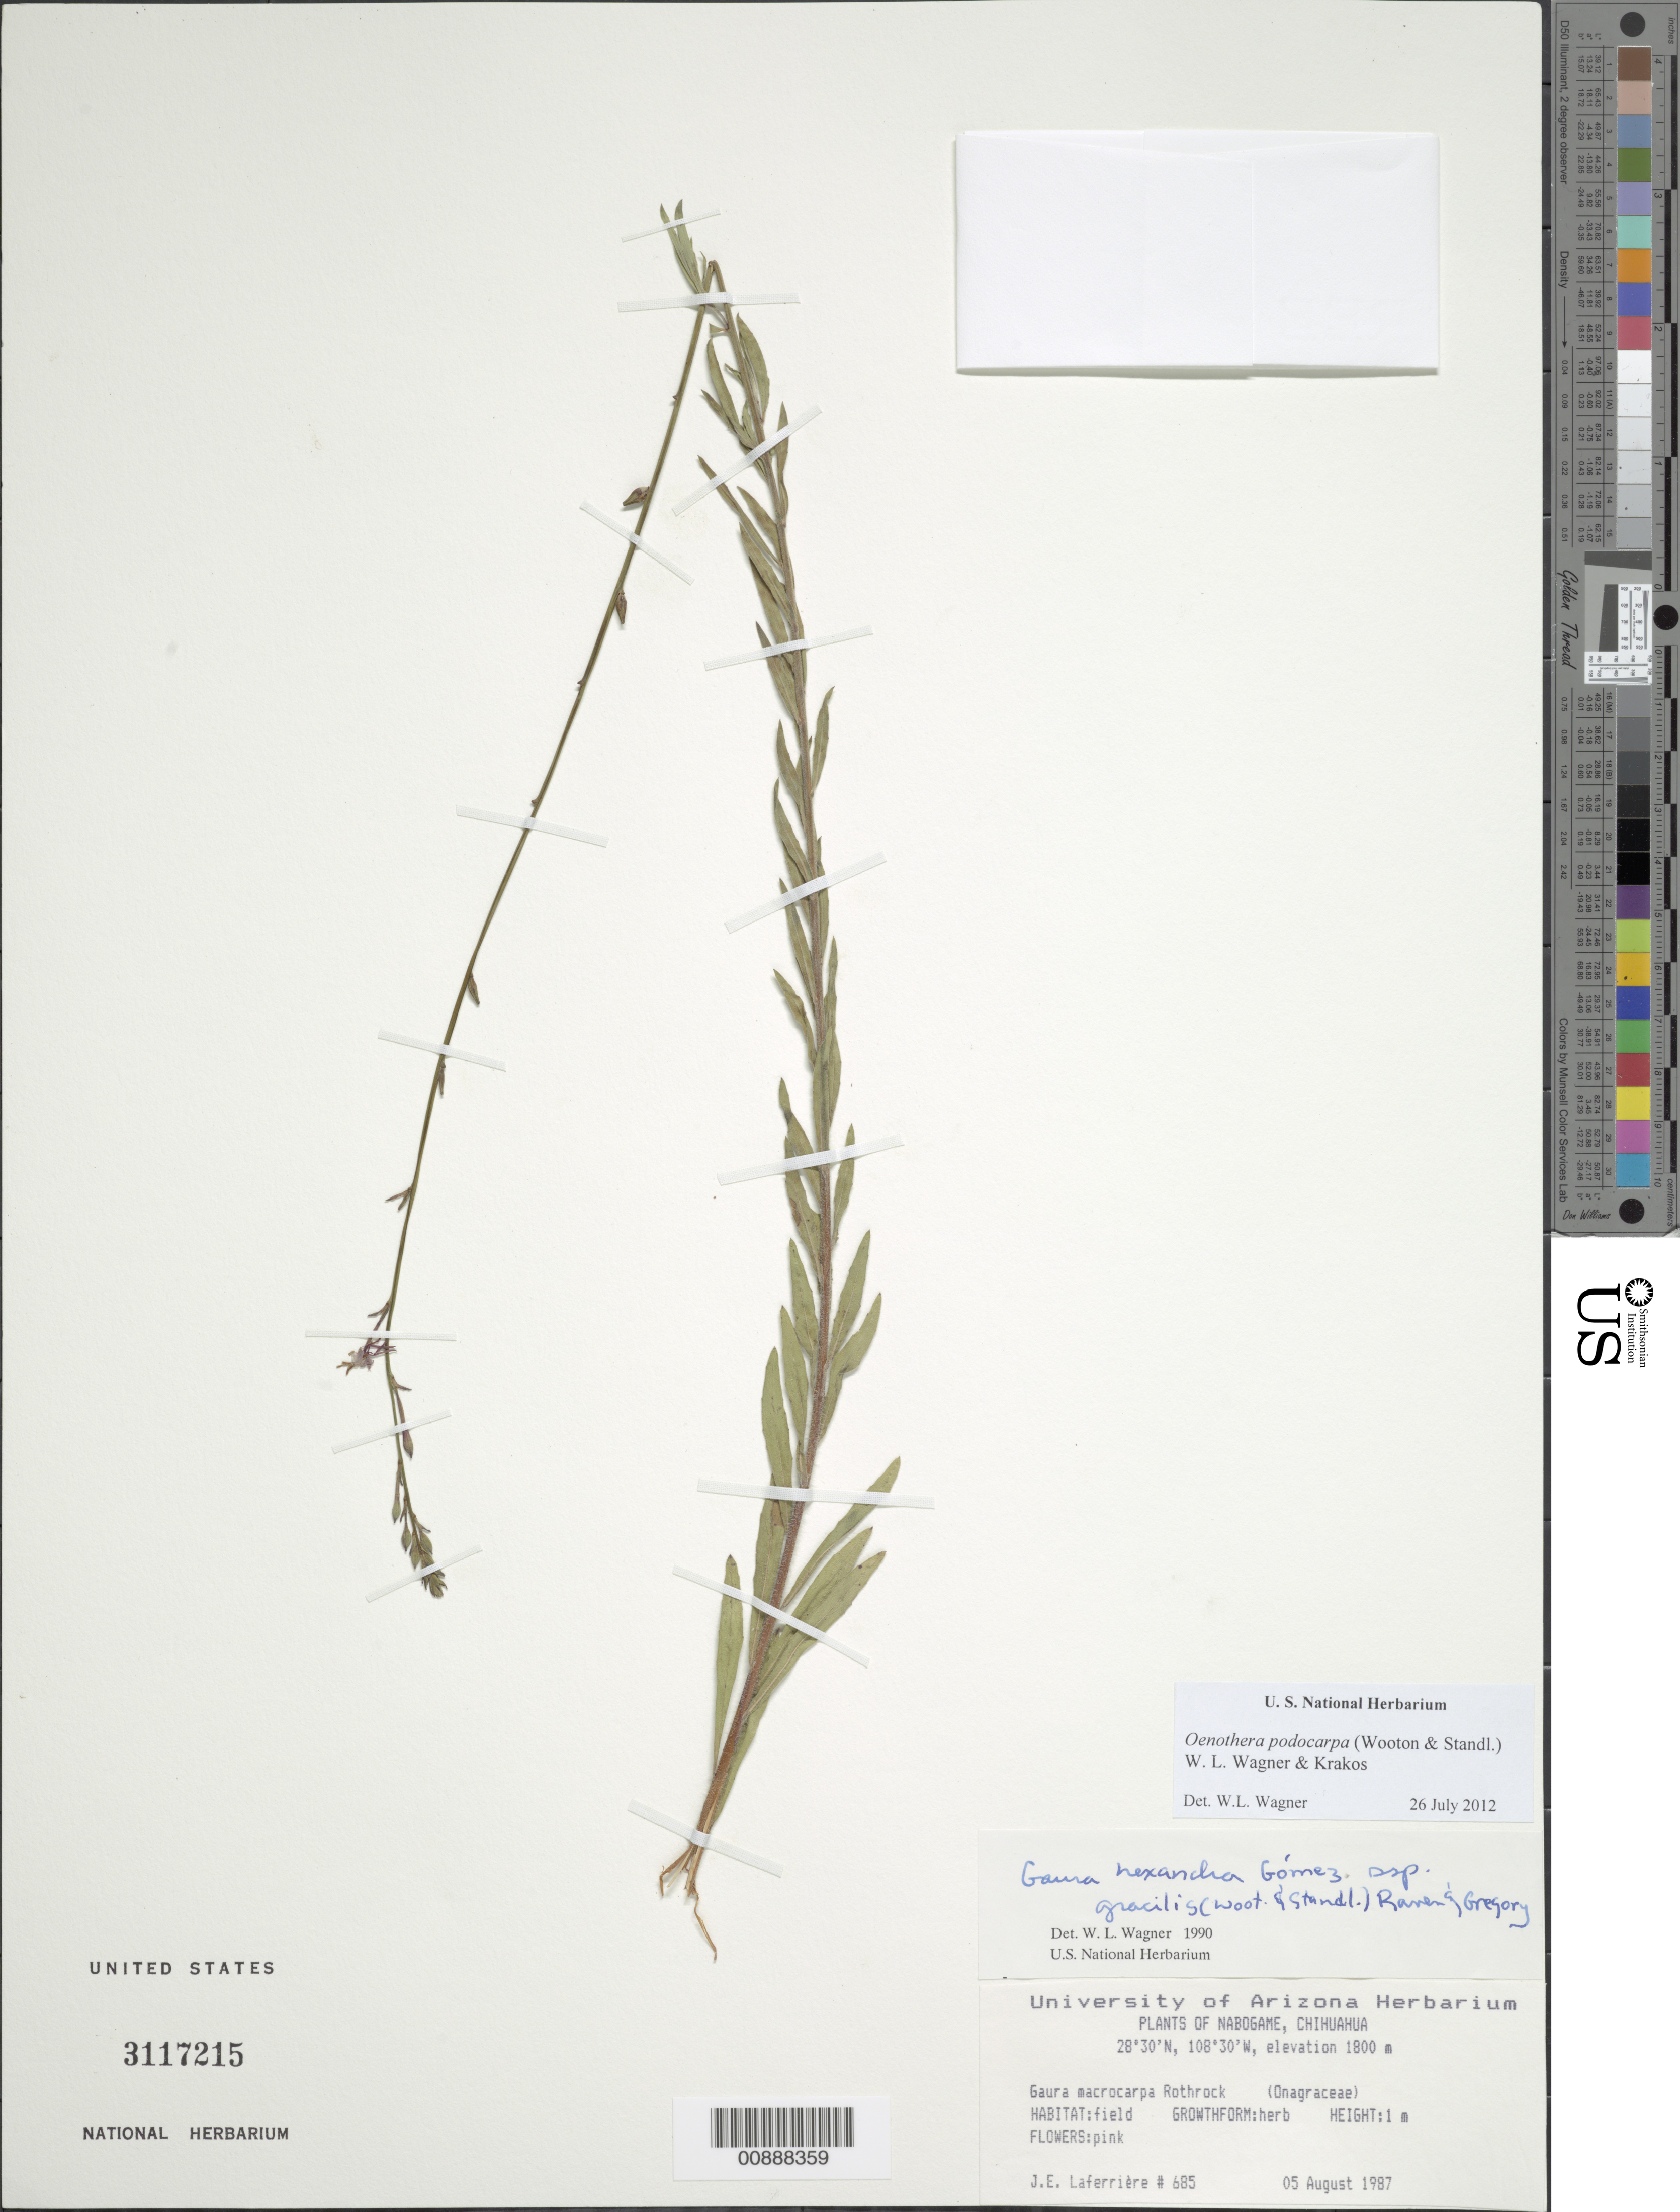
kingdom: Plantae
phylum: Tracheophyta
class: Magnoliopsida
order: Myrtales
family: Onagraceae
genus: Oenothera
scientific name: Oenothera podocarpa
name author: (Wooton & Standl.) Krakos & W.L. Wagner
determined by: Wagner, W. L., (BOT), Smithsonian Institution - National Museum of Natural History (UNITED STATES)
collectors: J. E. Laferrière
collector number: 685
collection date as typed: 05 Aug 1987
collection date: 1987-08-05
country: Mexico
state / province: Chihuahua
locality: Nabogame, Chihuahua.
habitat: Field.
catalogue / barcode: US 3117215